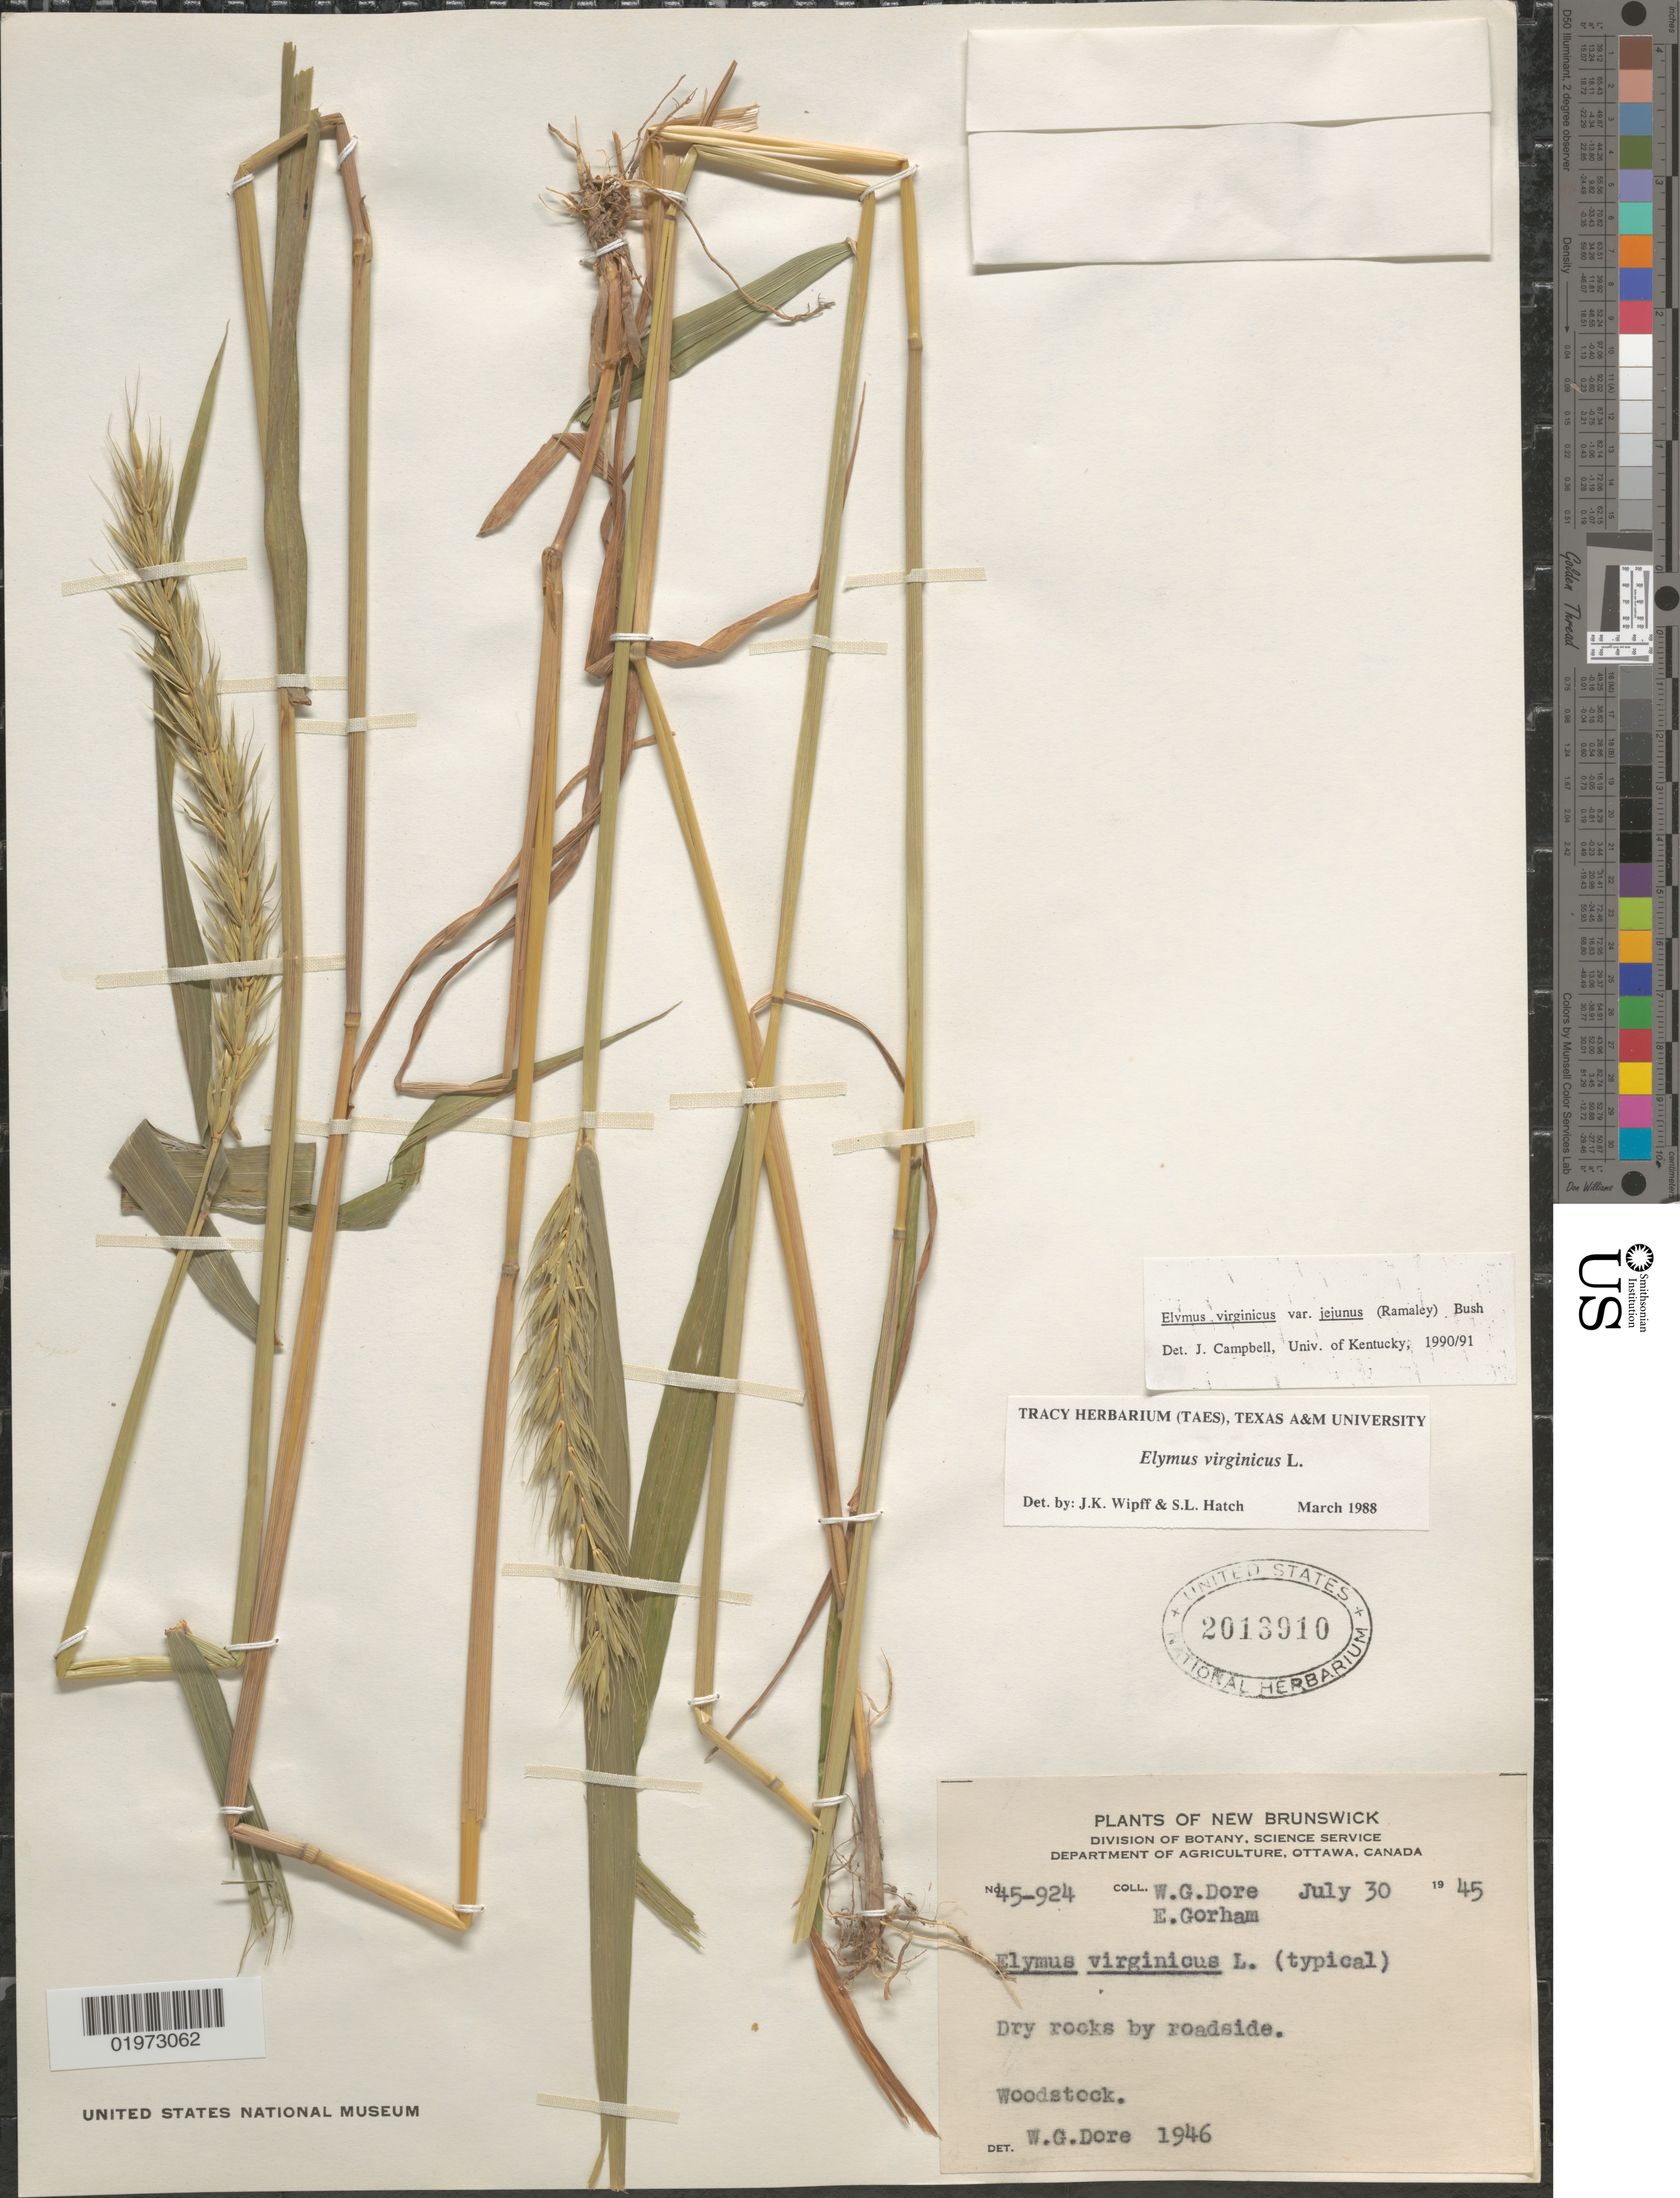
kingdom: Plantae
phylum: Tracheophyta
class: Liliopsida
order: Poales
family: Poaceae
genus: Elymus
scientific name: Elymus virginicus var. virginicus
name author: L.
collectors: W. Dore & E. Gorham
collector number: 45-924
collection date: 1945-07-30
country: Canada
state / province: New Brunswick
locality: Dry rocks by roadside. Woodstock.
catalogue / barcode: US 2013910